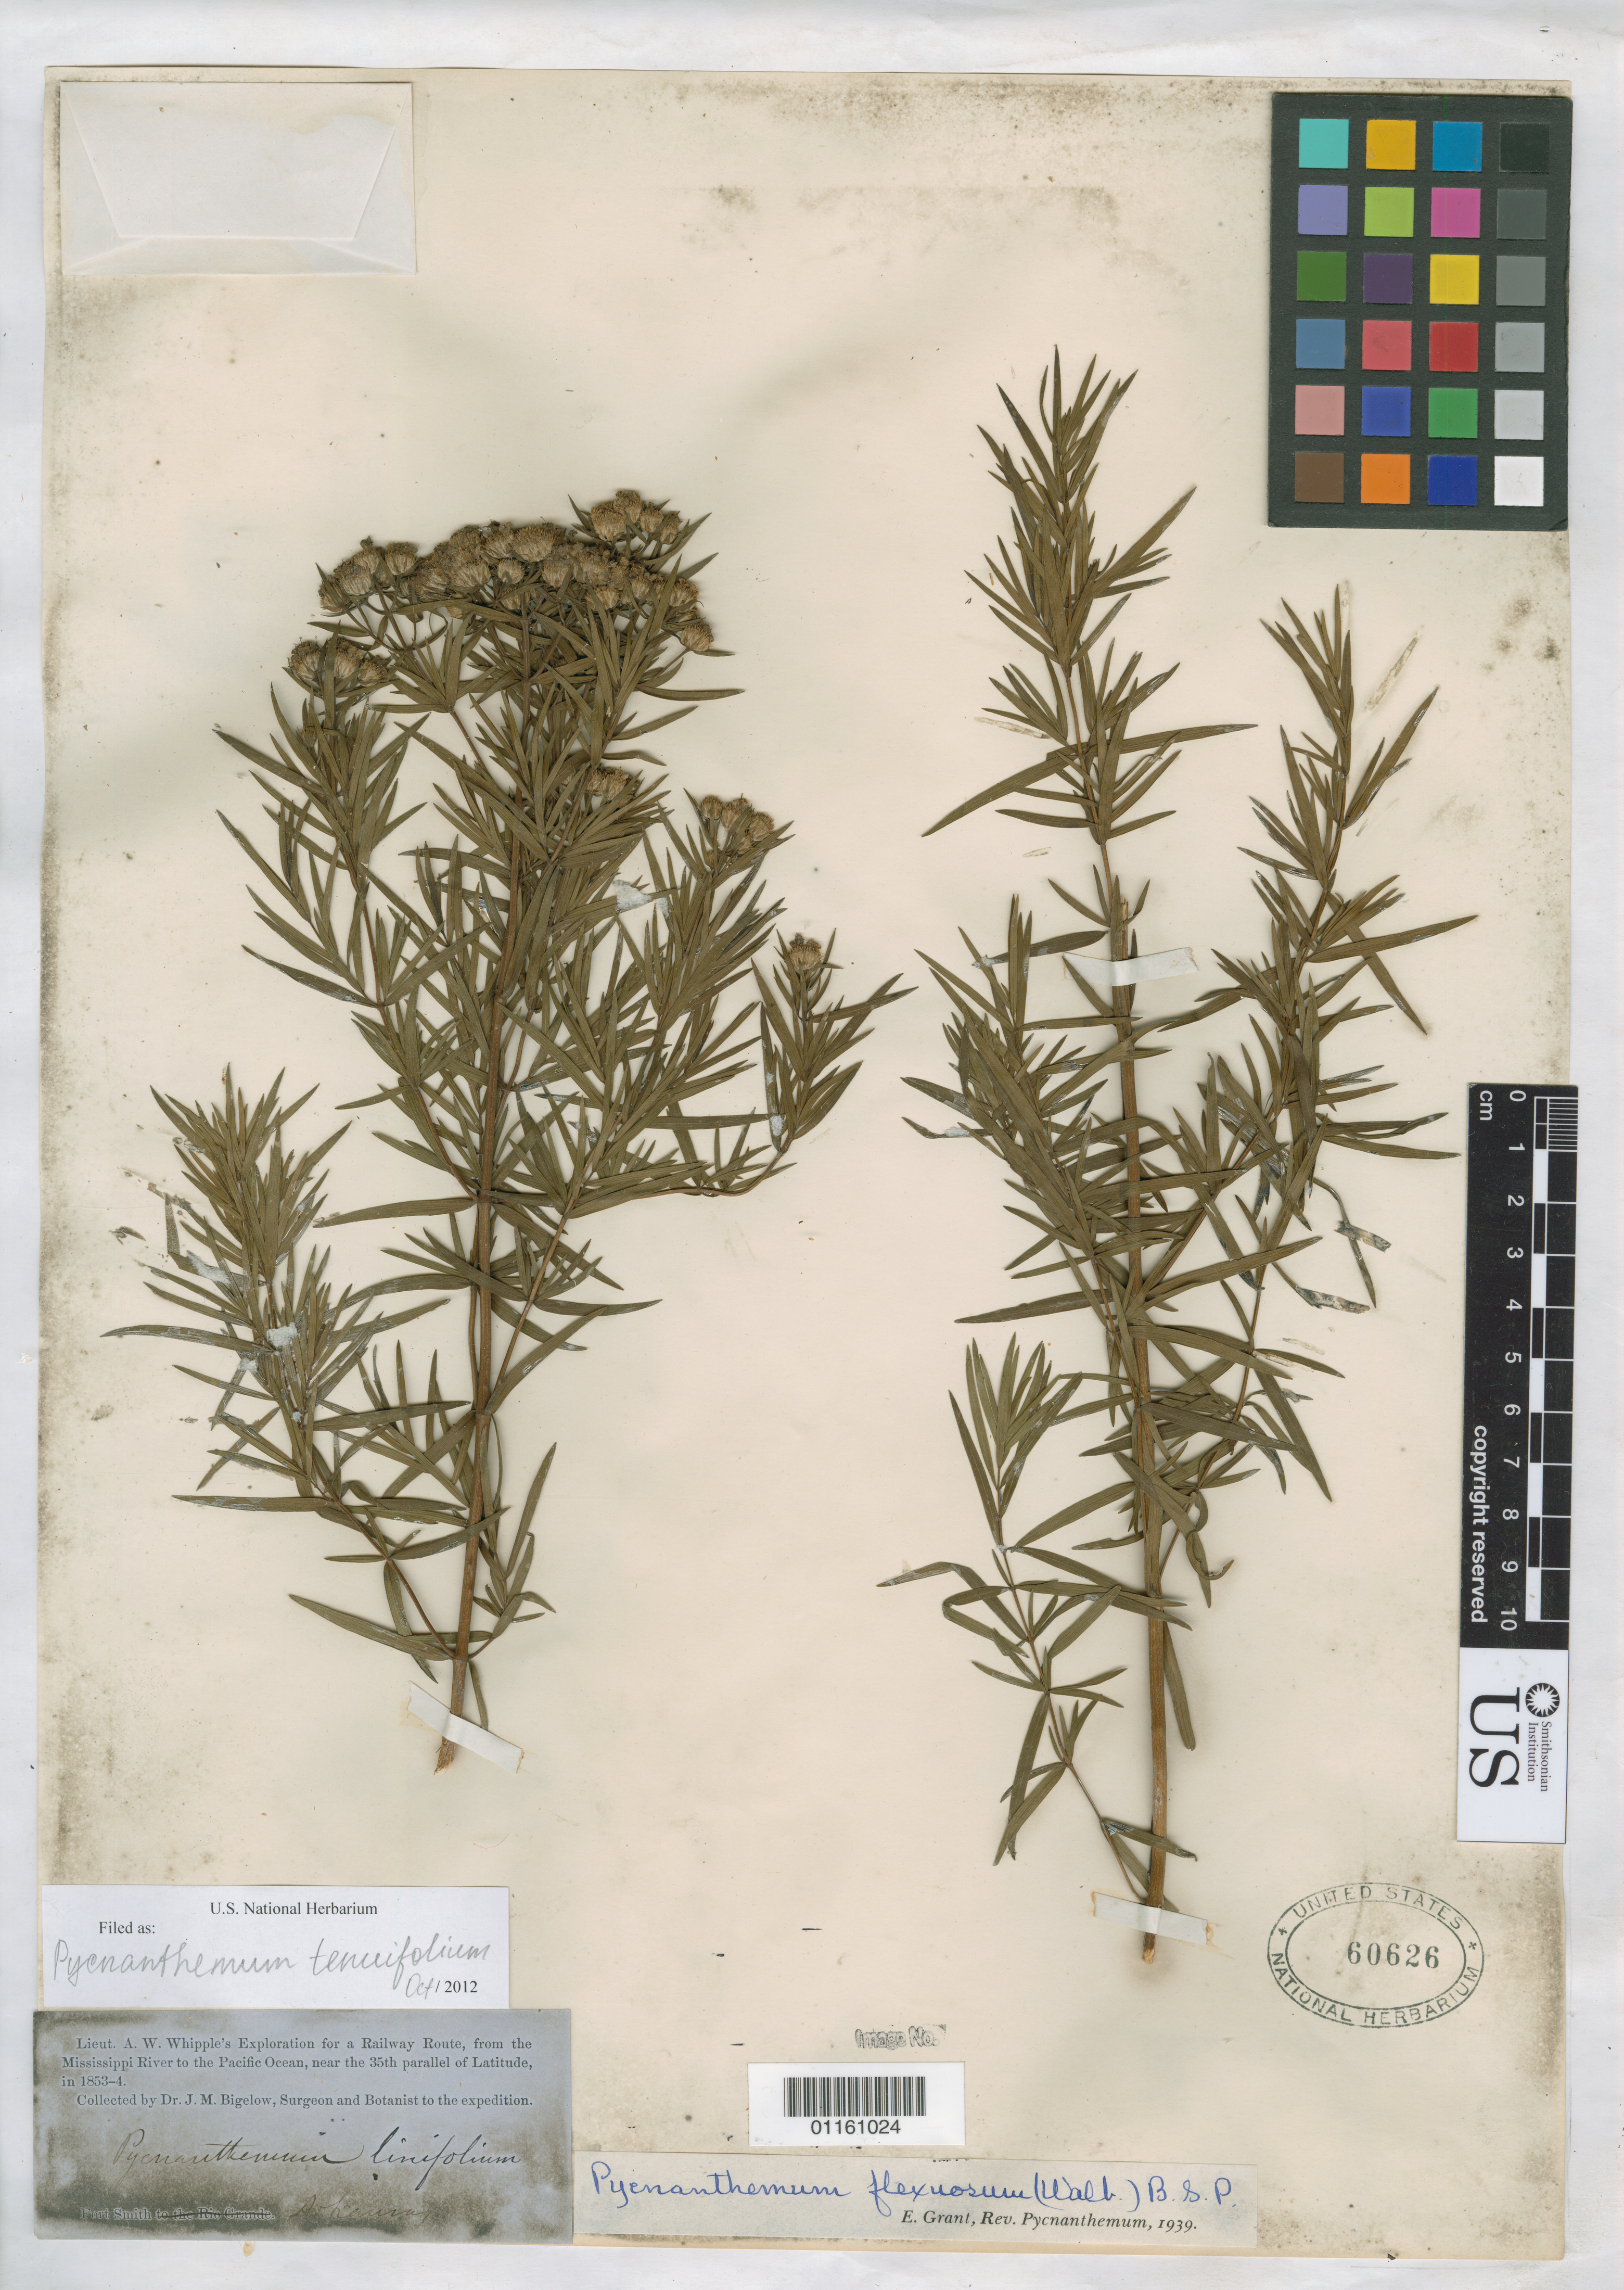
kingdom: Plantae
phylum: Tracheophyta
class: Magnoliopsida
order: Lamiales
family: Lamiaceae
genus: Pycnanthemum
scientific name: Pycnanthemum tenuifolium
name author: Schrad.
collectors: J. M. Bigelow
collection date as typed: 1853 to -- --- 1854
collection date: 1853/1854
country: United States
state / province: Arkansas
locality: Fort Smith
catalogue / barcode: US 60626